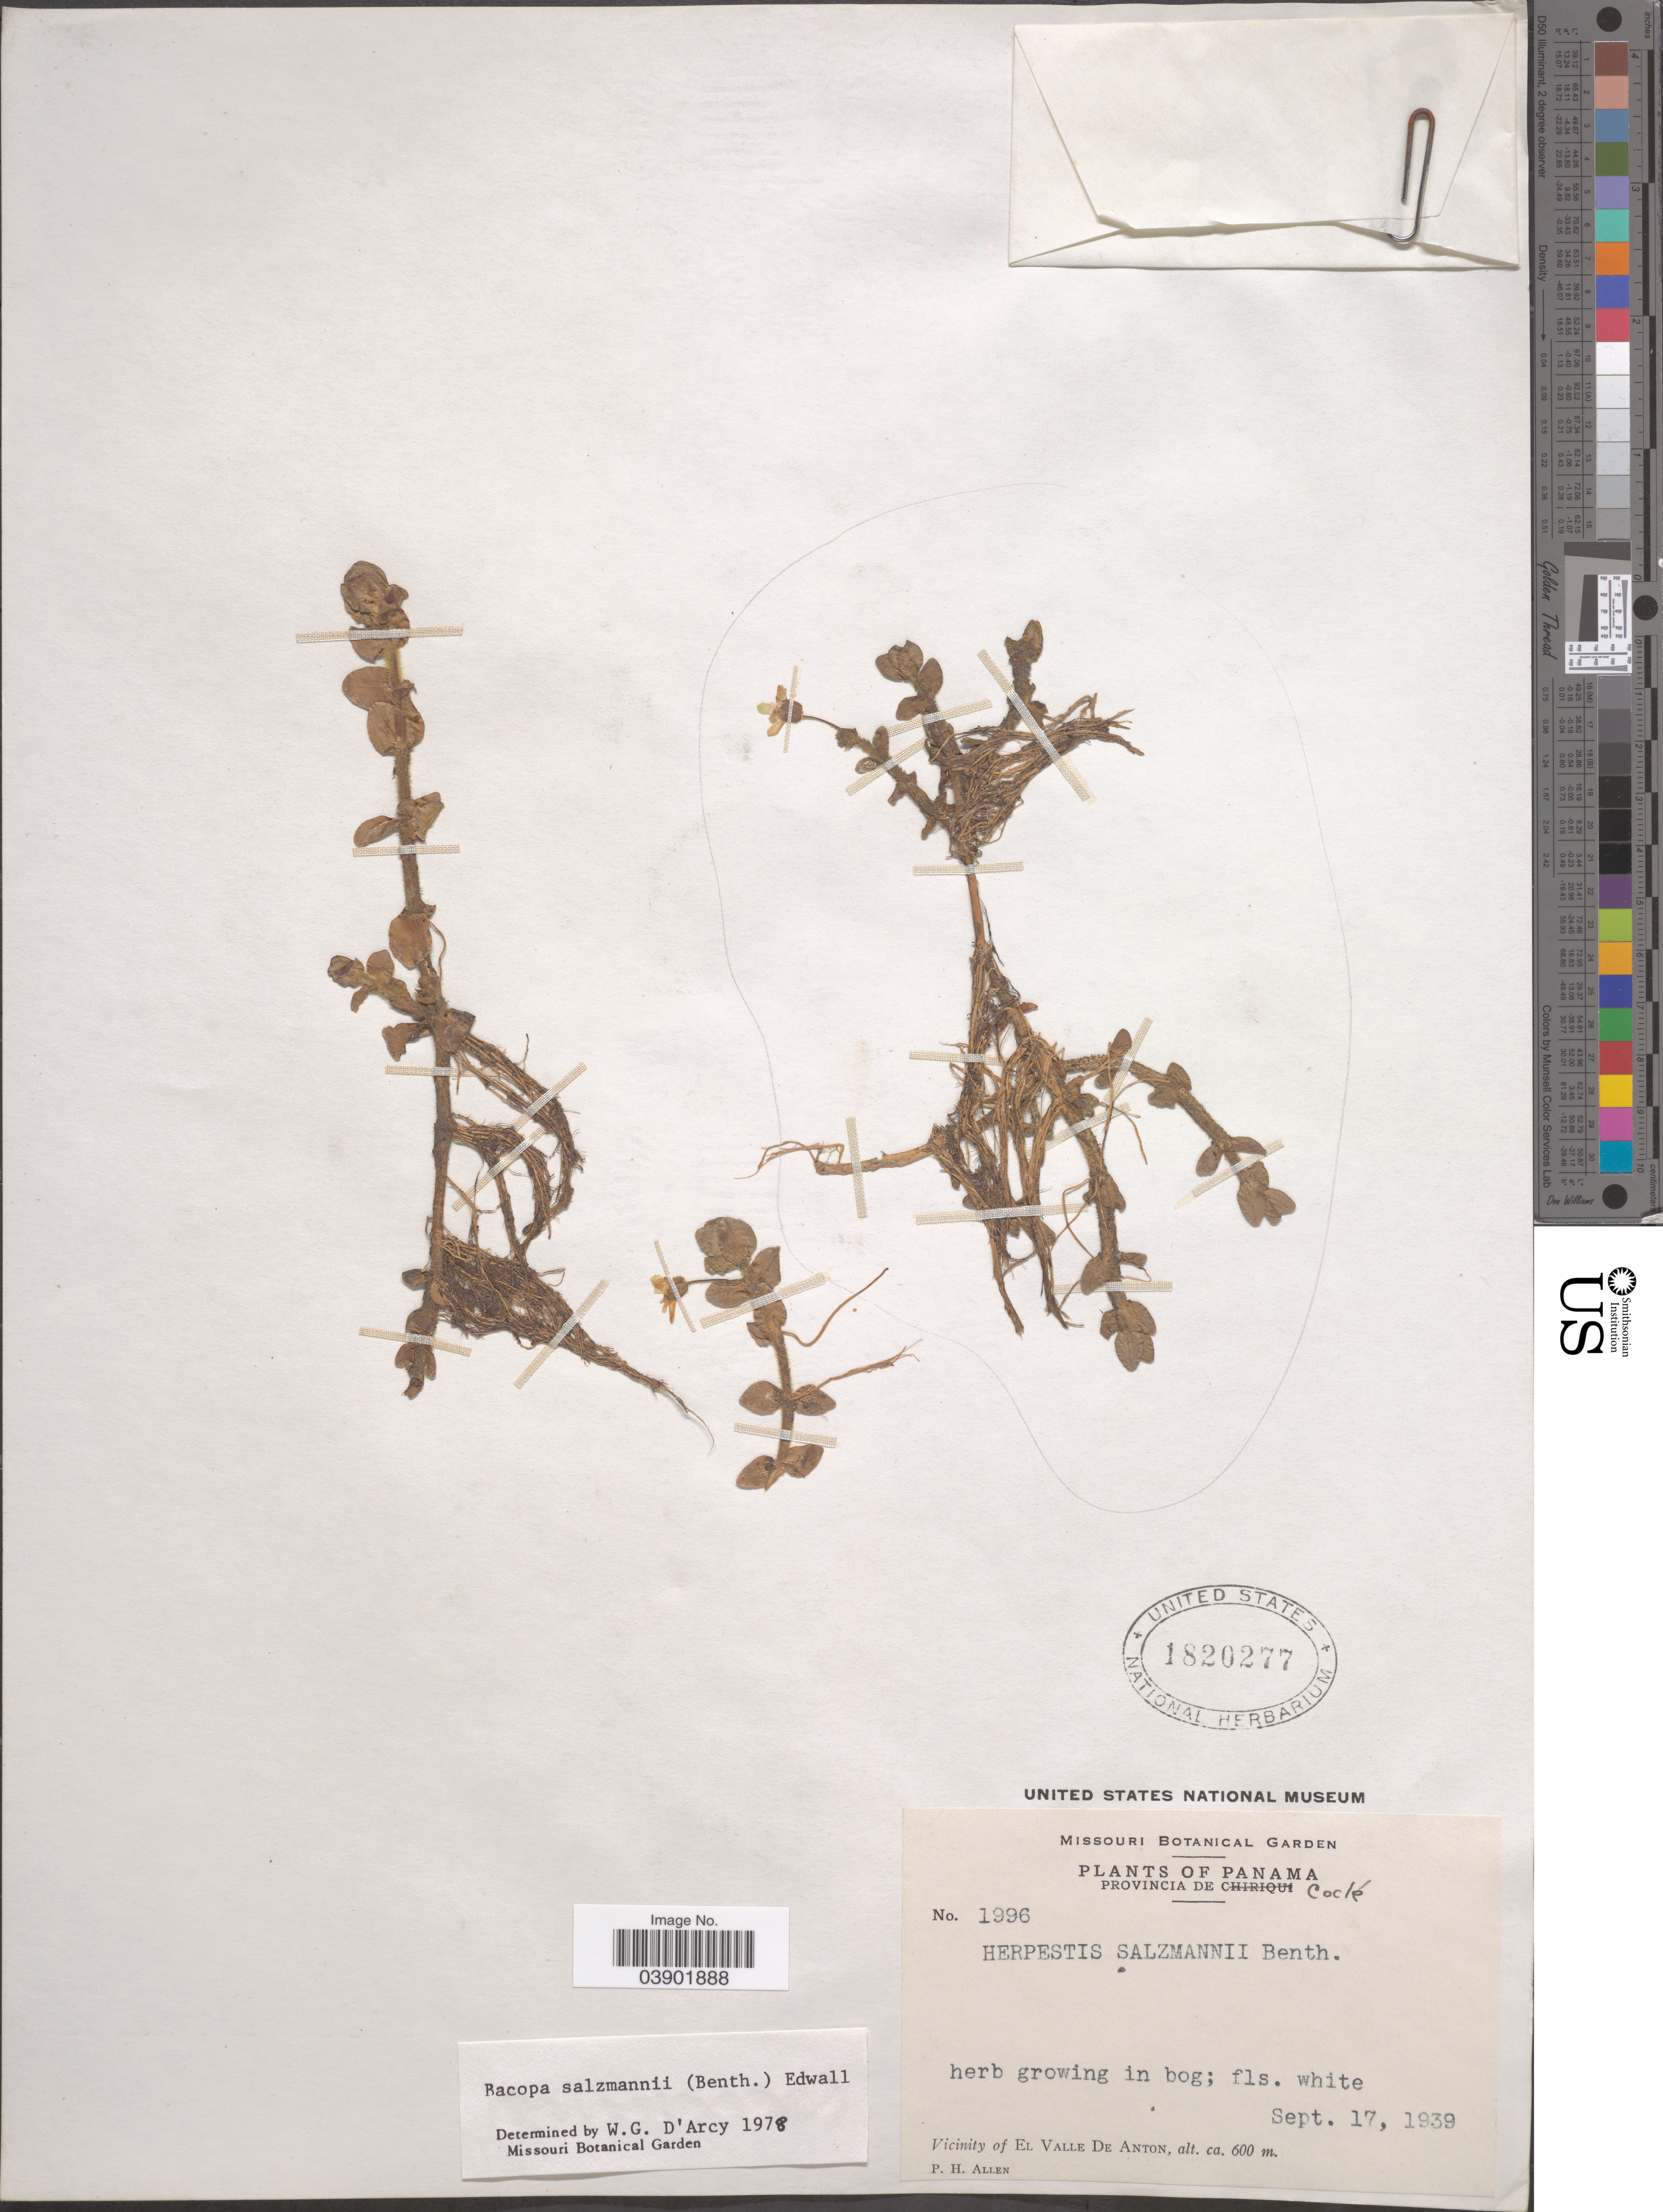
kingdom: Plantae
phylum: Tracheophyta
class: Magnoliopsida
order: Lamiales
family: Plantaginaceae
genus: Bacopa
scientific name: Bacopa salzmannii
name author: (Benth.) Wettst. ex Edwall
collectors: P. H. Allen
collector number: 1996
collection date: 1939-09-17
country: Panama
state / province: Cocle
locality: Vicinity of El Valle de Anton.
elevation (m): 600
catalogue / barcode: US 1820277